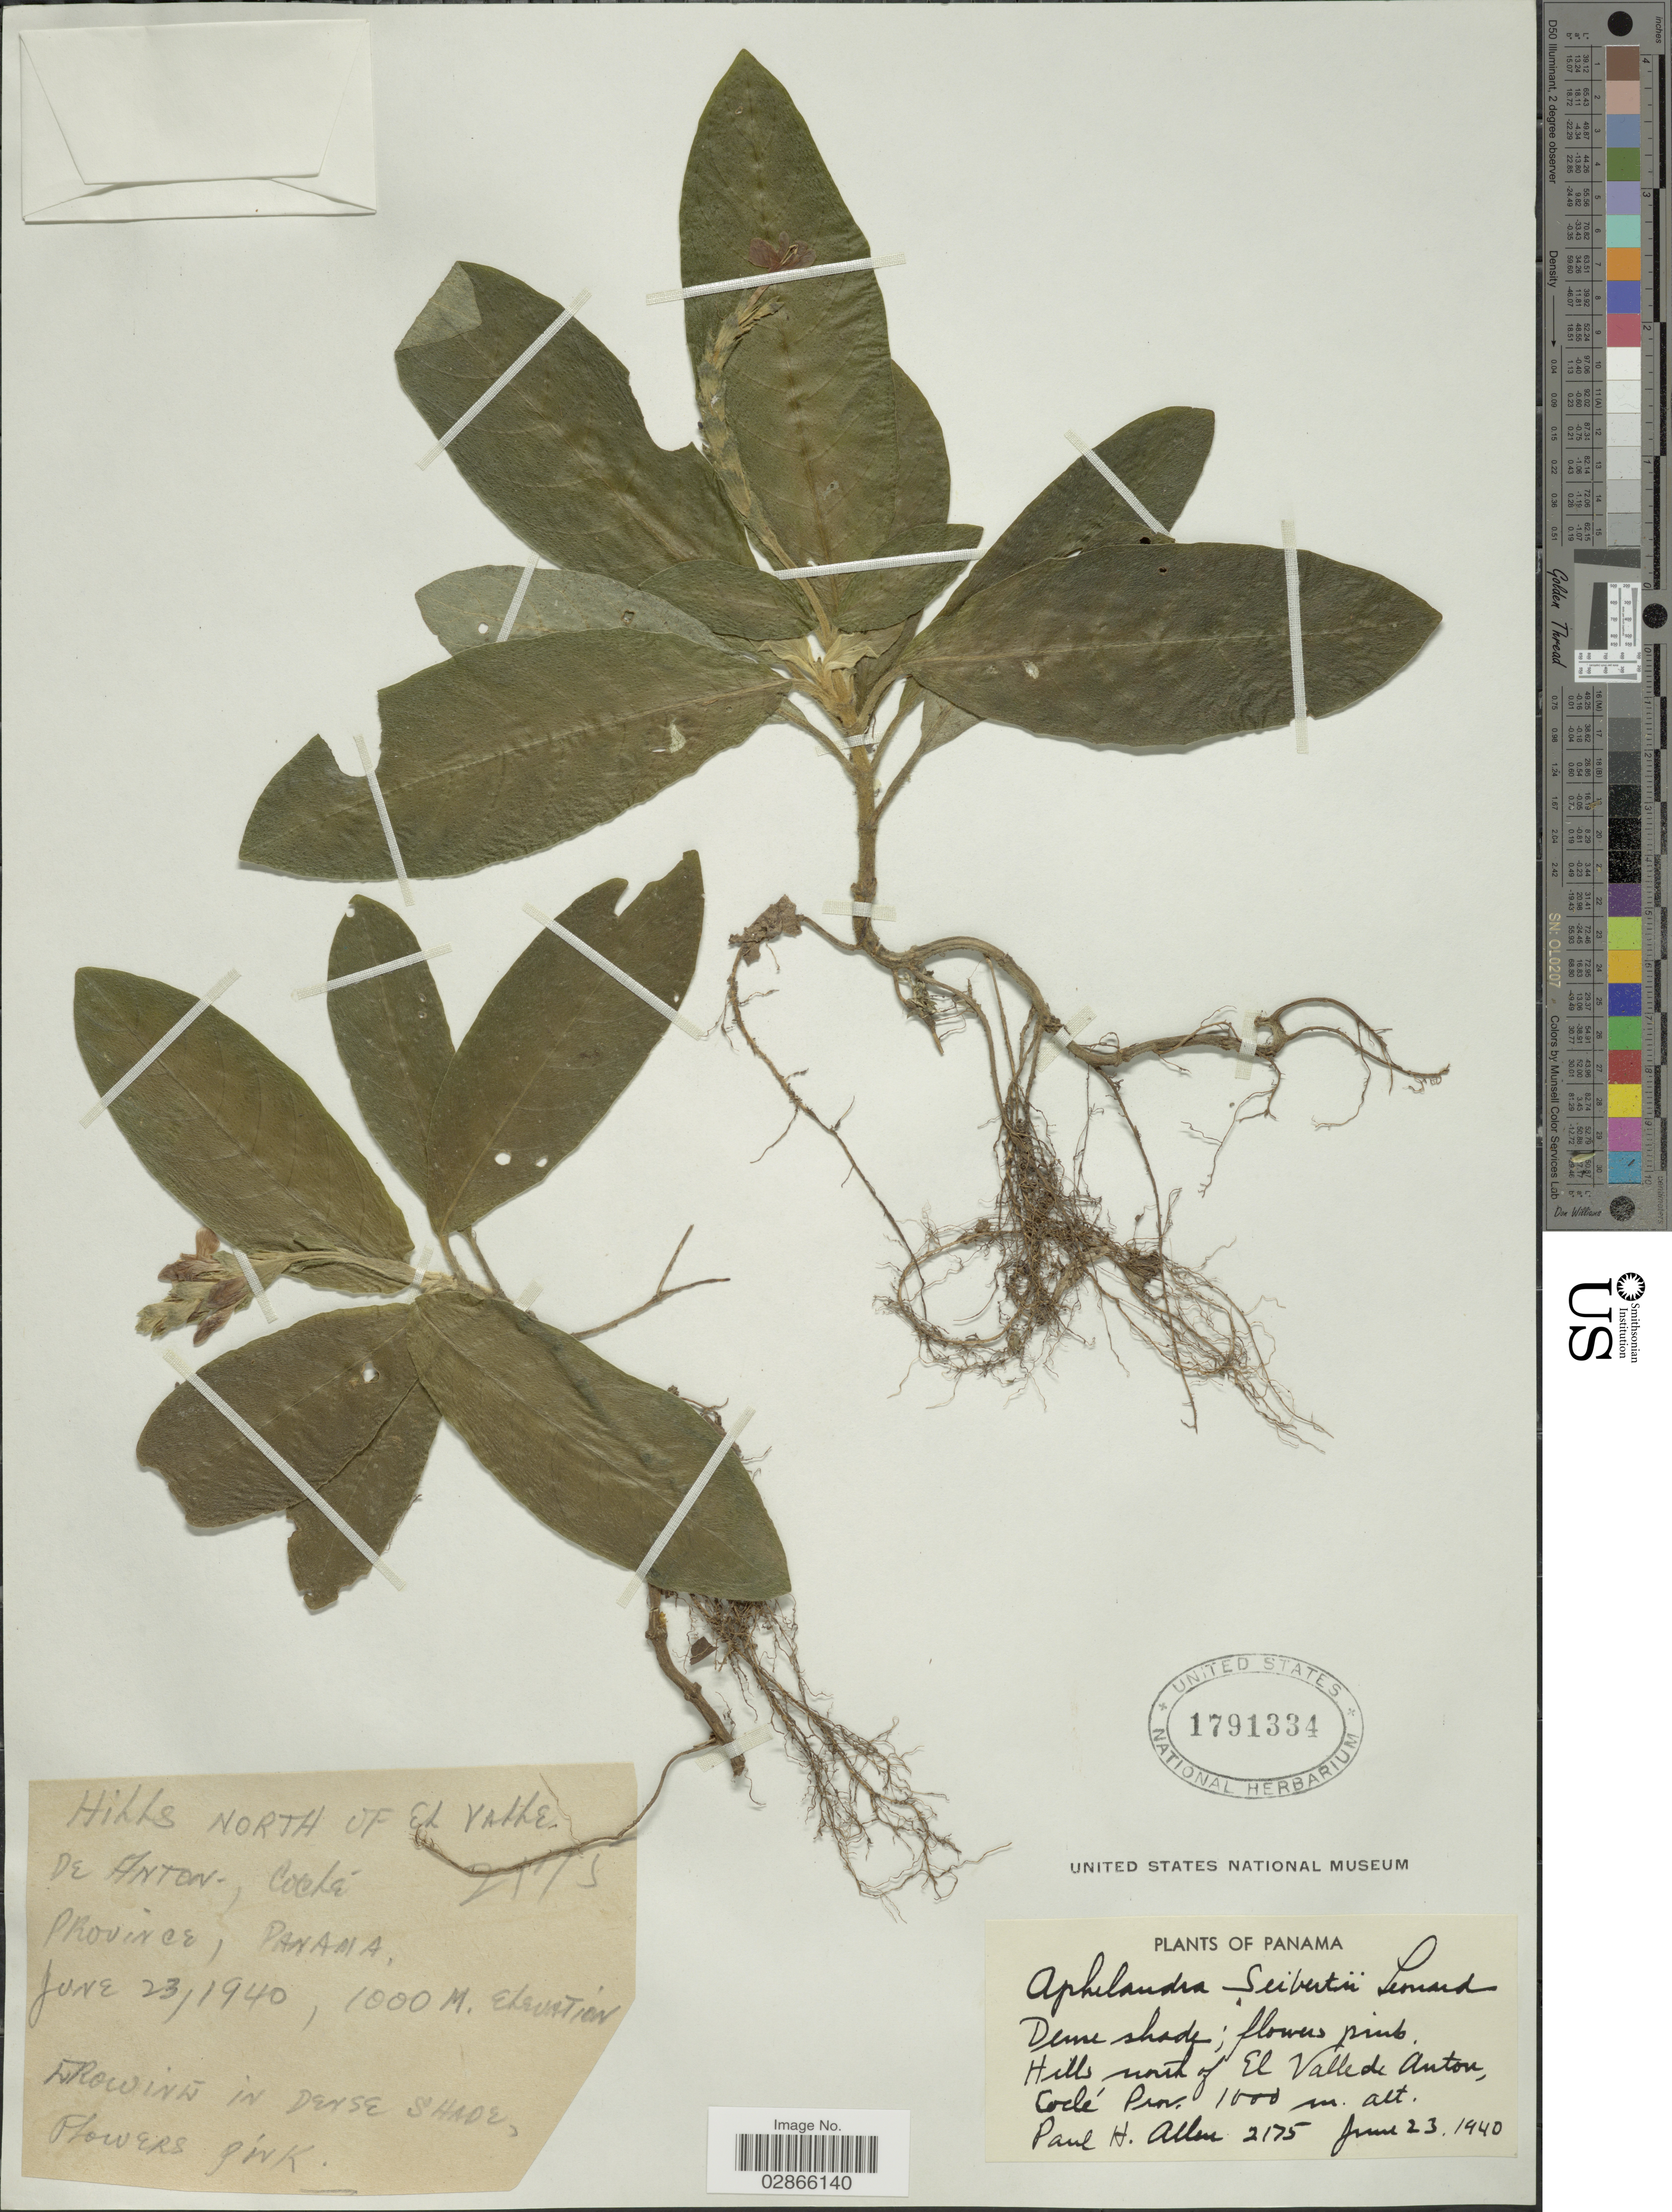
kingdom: Plantae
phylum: Tracheophyta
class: Magnoliopsida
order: Lamiales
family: Acanthaceae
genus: Aphelandra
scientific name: Aphelandra seibertii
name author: Leonard in Woodson & Seibert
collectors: P. H. Allen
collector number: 2175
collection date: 1940-06-23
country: Panama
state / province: Coclé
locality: Hills north of El Valle de Anton.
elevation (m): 1000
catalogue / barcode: US 1791334